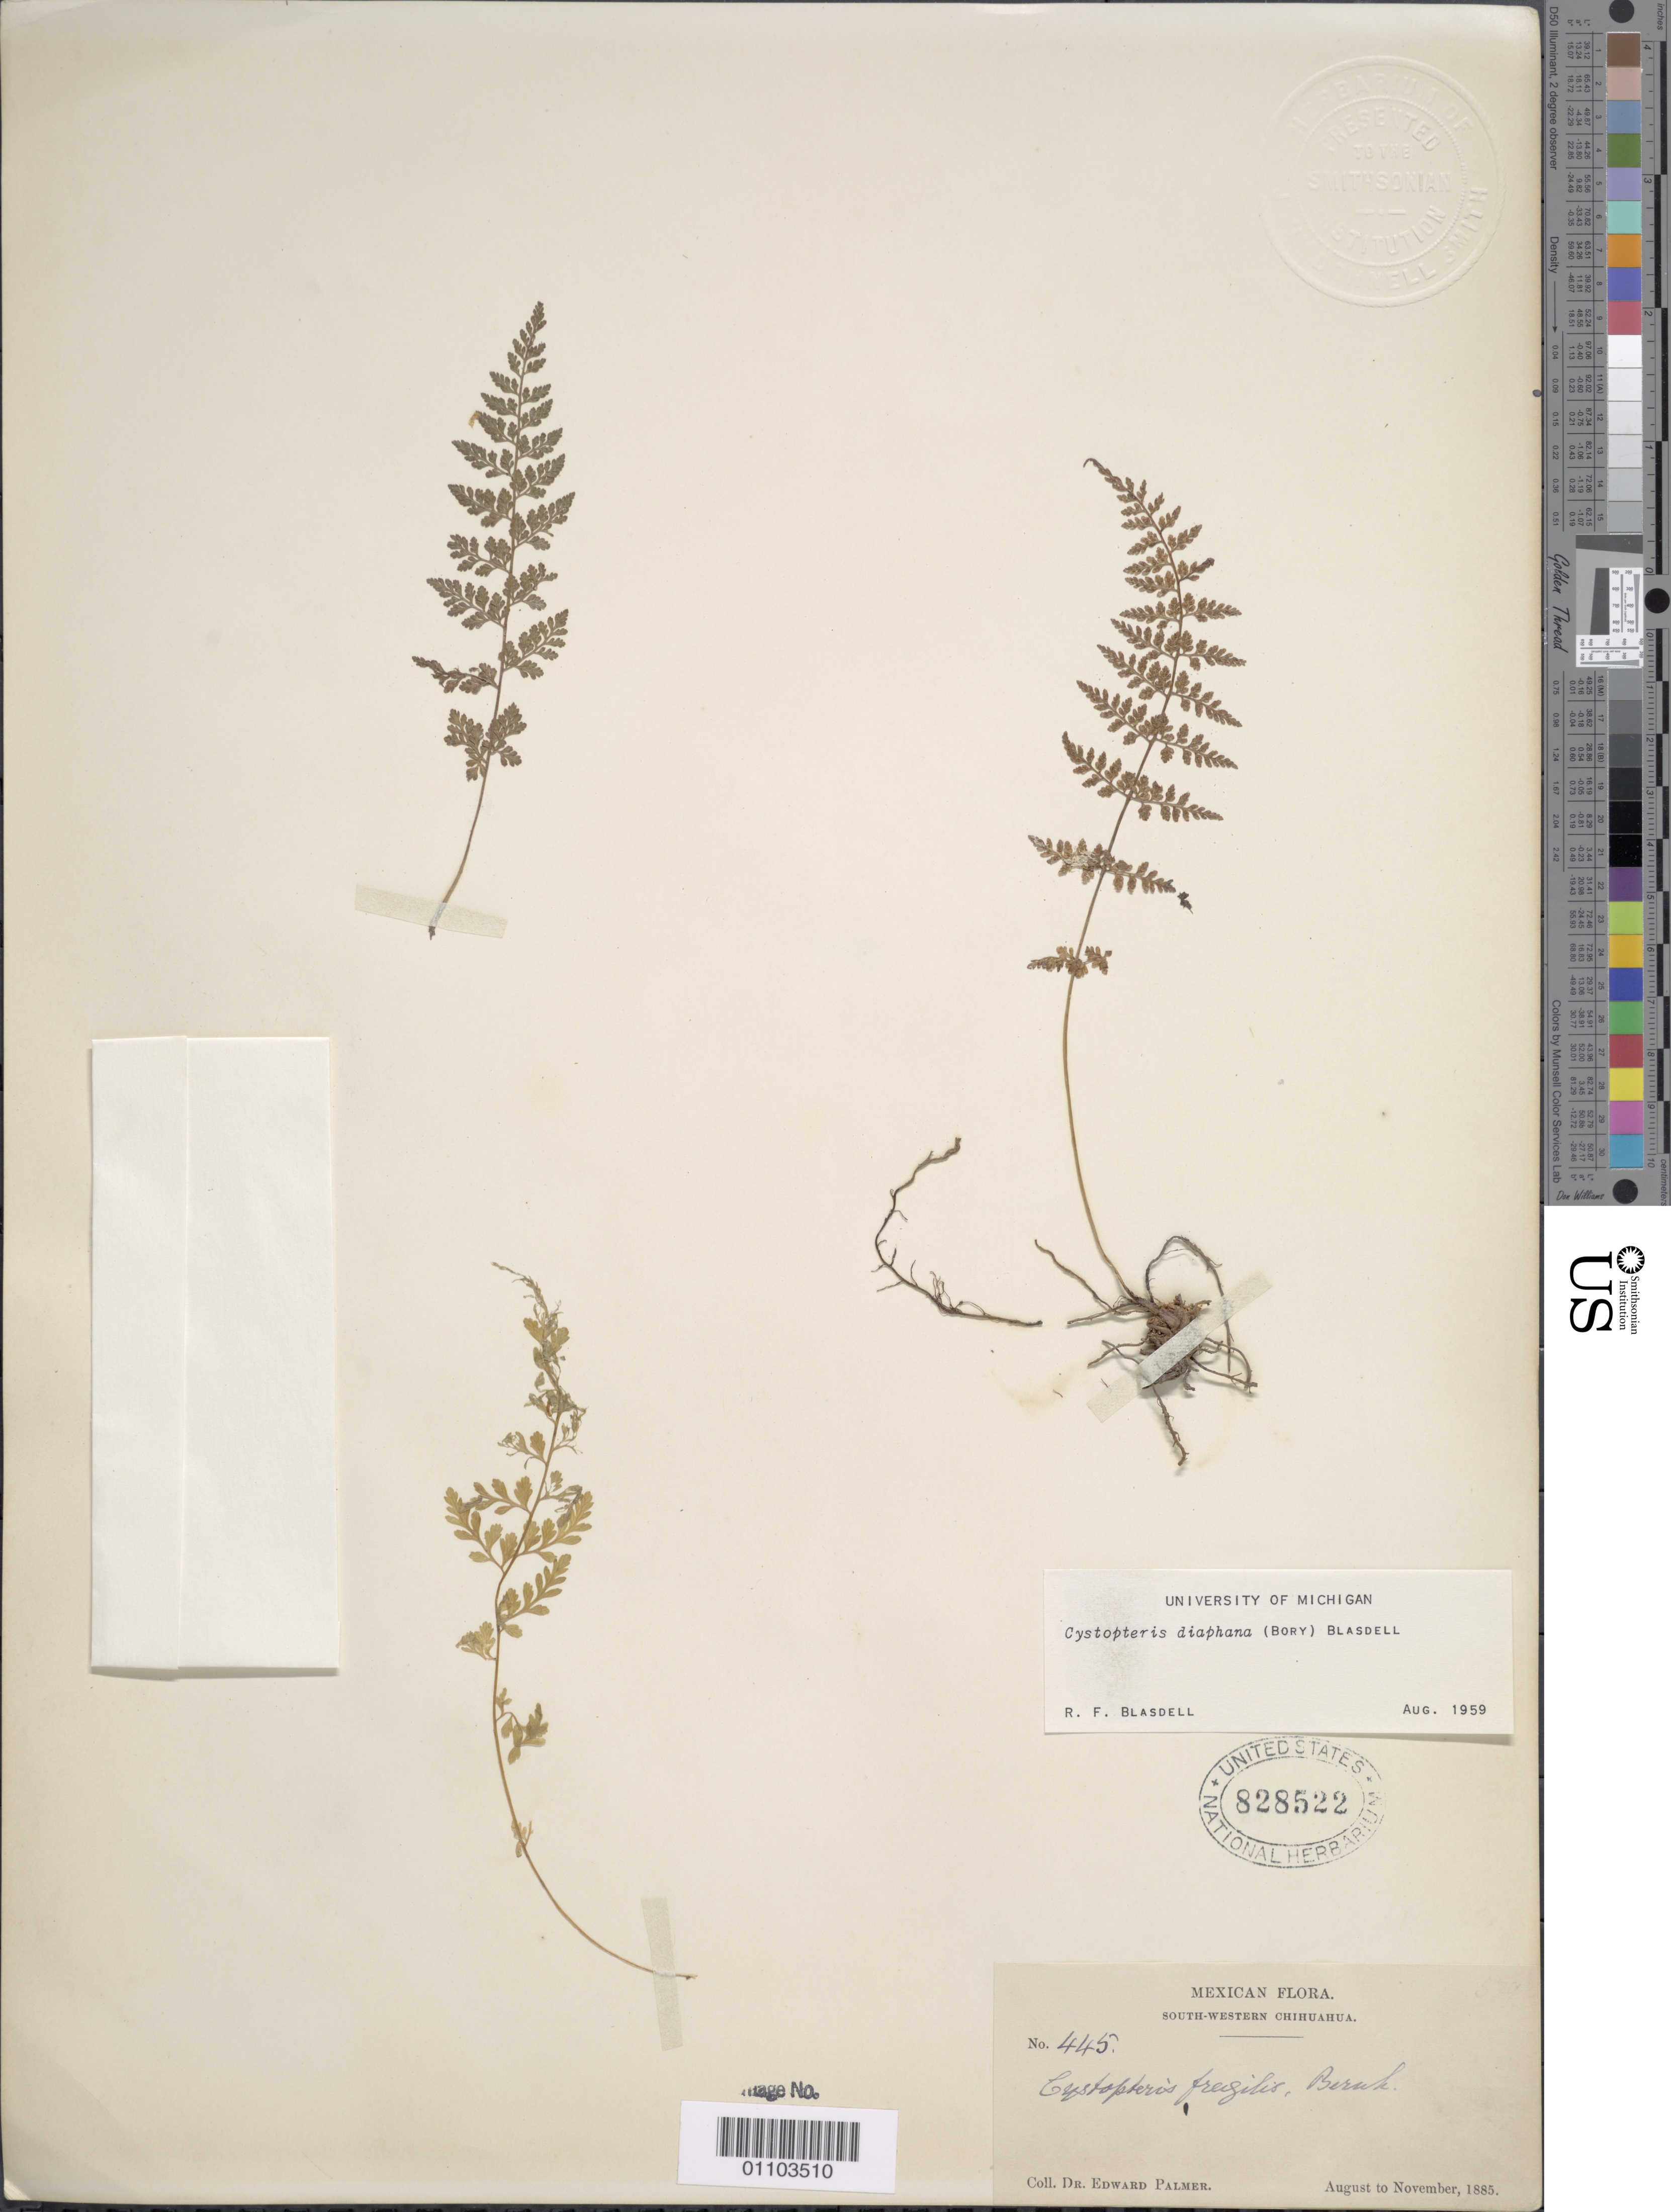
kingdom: Plantae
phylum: Tracheophyta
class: Polypodiopsida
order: Polypodiales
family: Cystopteridaceae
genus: Cystopteris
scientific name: Cystopteris diaphana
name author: (Bory) Blasdell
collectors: E. Palmer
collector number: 445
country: Mexico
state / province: Chihuahua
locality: SW Chihuahua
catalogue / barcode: US 828522